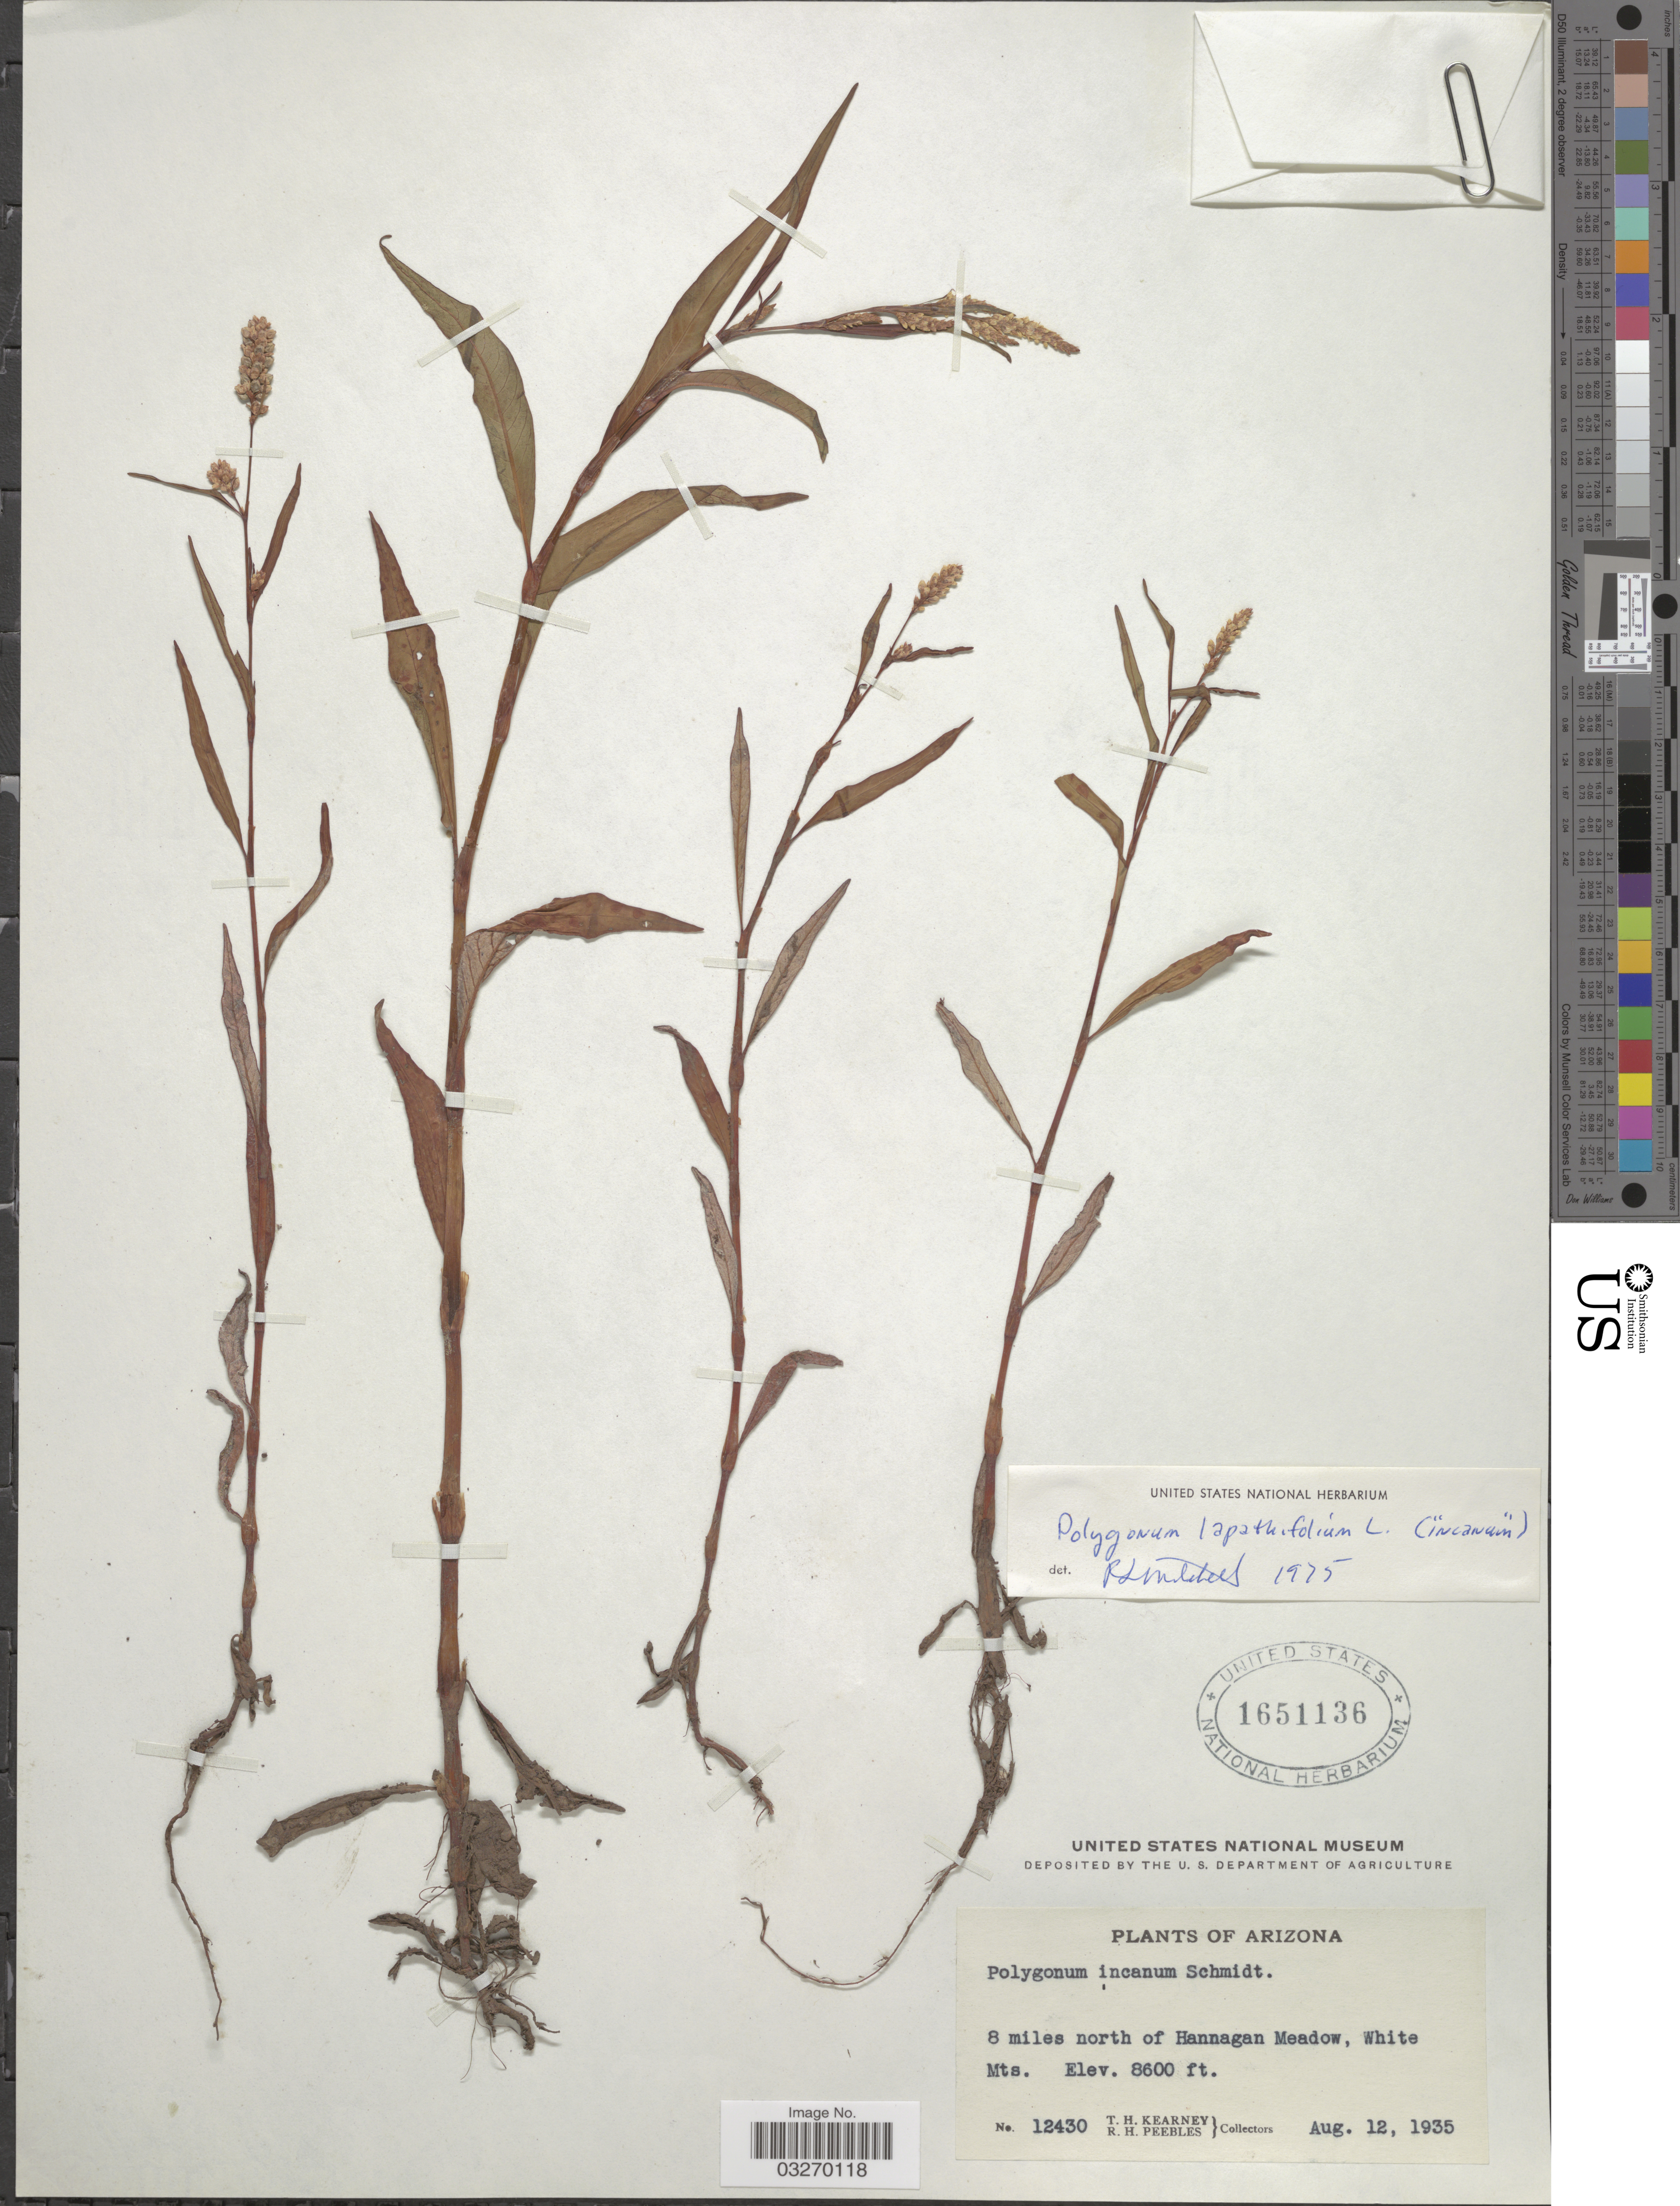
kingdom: Plantae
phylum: Tracheophyta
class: Magnoliopsida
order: Caryophyllales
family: Polygonaceae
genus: Persicaria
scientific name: Persicaria lapathifolia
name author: (L.) Delarbre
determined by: Atha, D. E.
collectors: T. H. Kearney & R. H. Peebles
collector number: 12430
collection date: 1935-08-12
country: United States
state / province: Arizona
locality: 8 miles north of Hannagan Meadow, White Mts.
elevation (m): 2621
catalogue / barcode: US 1651136